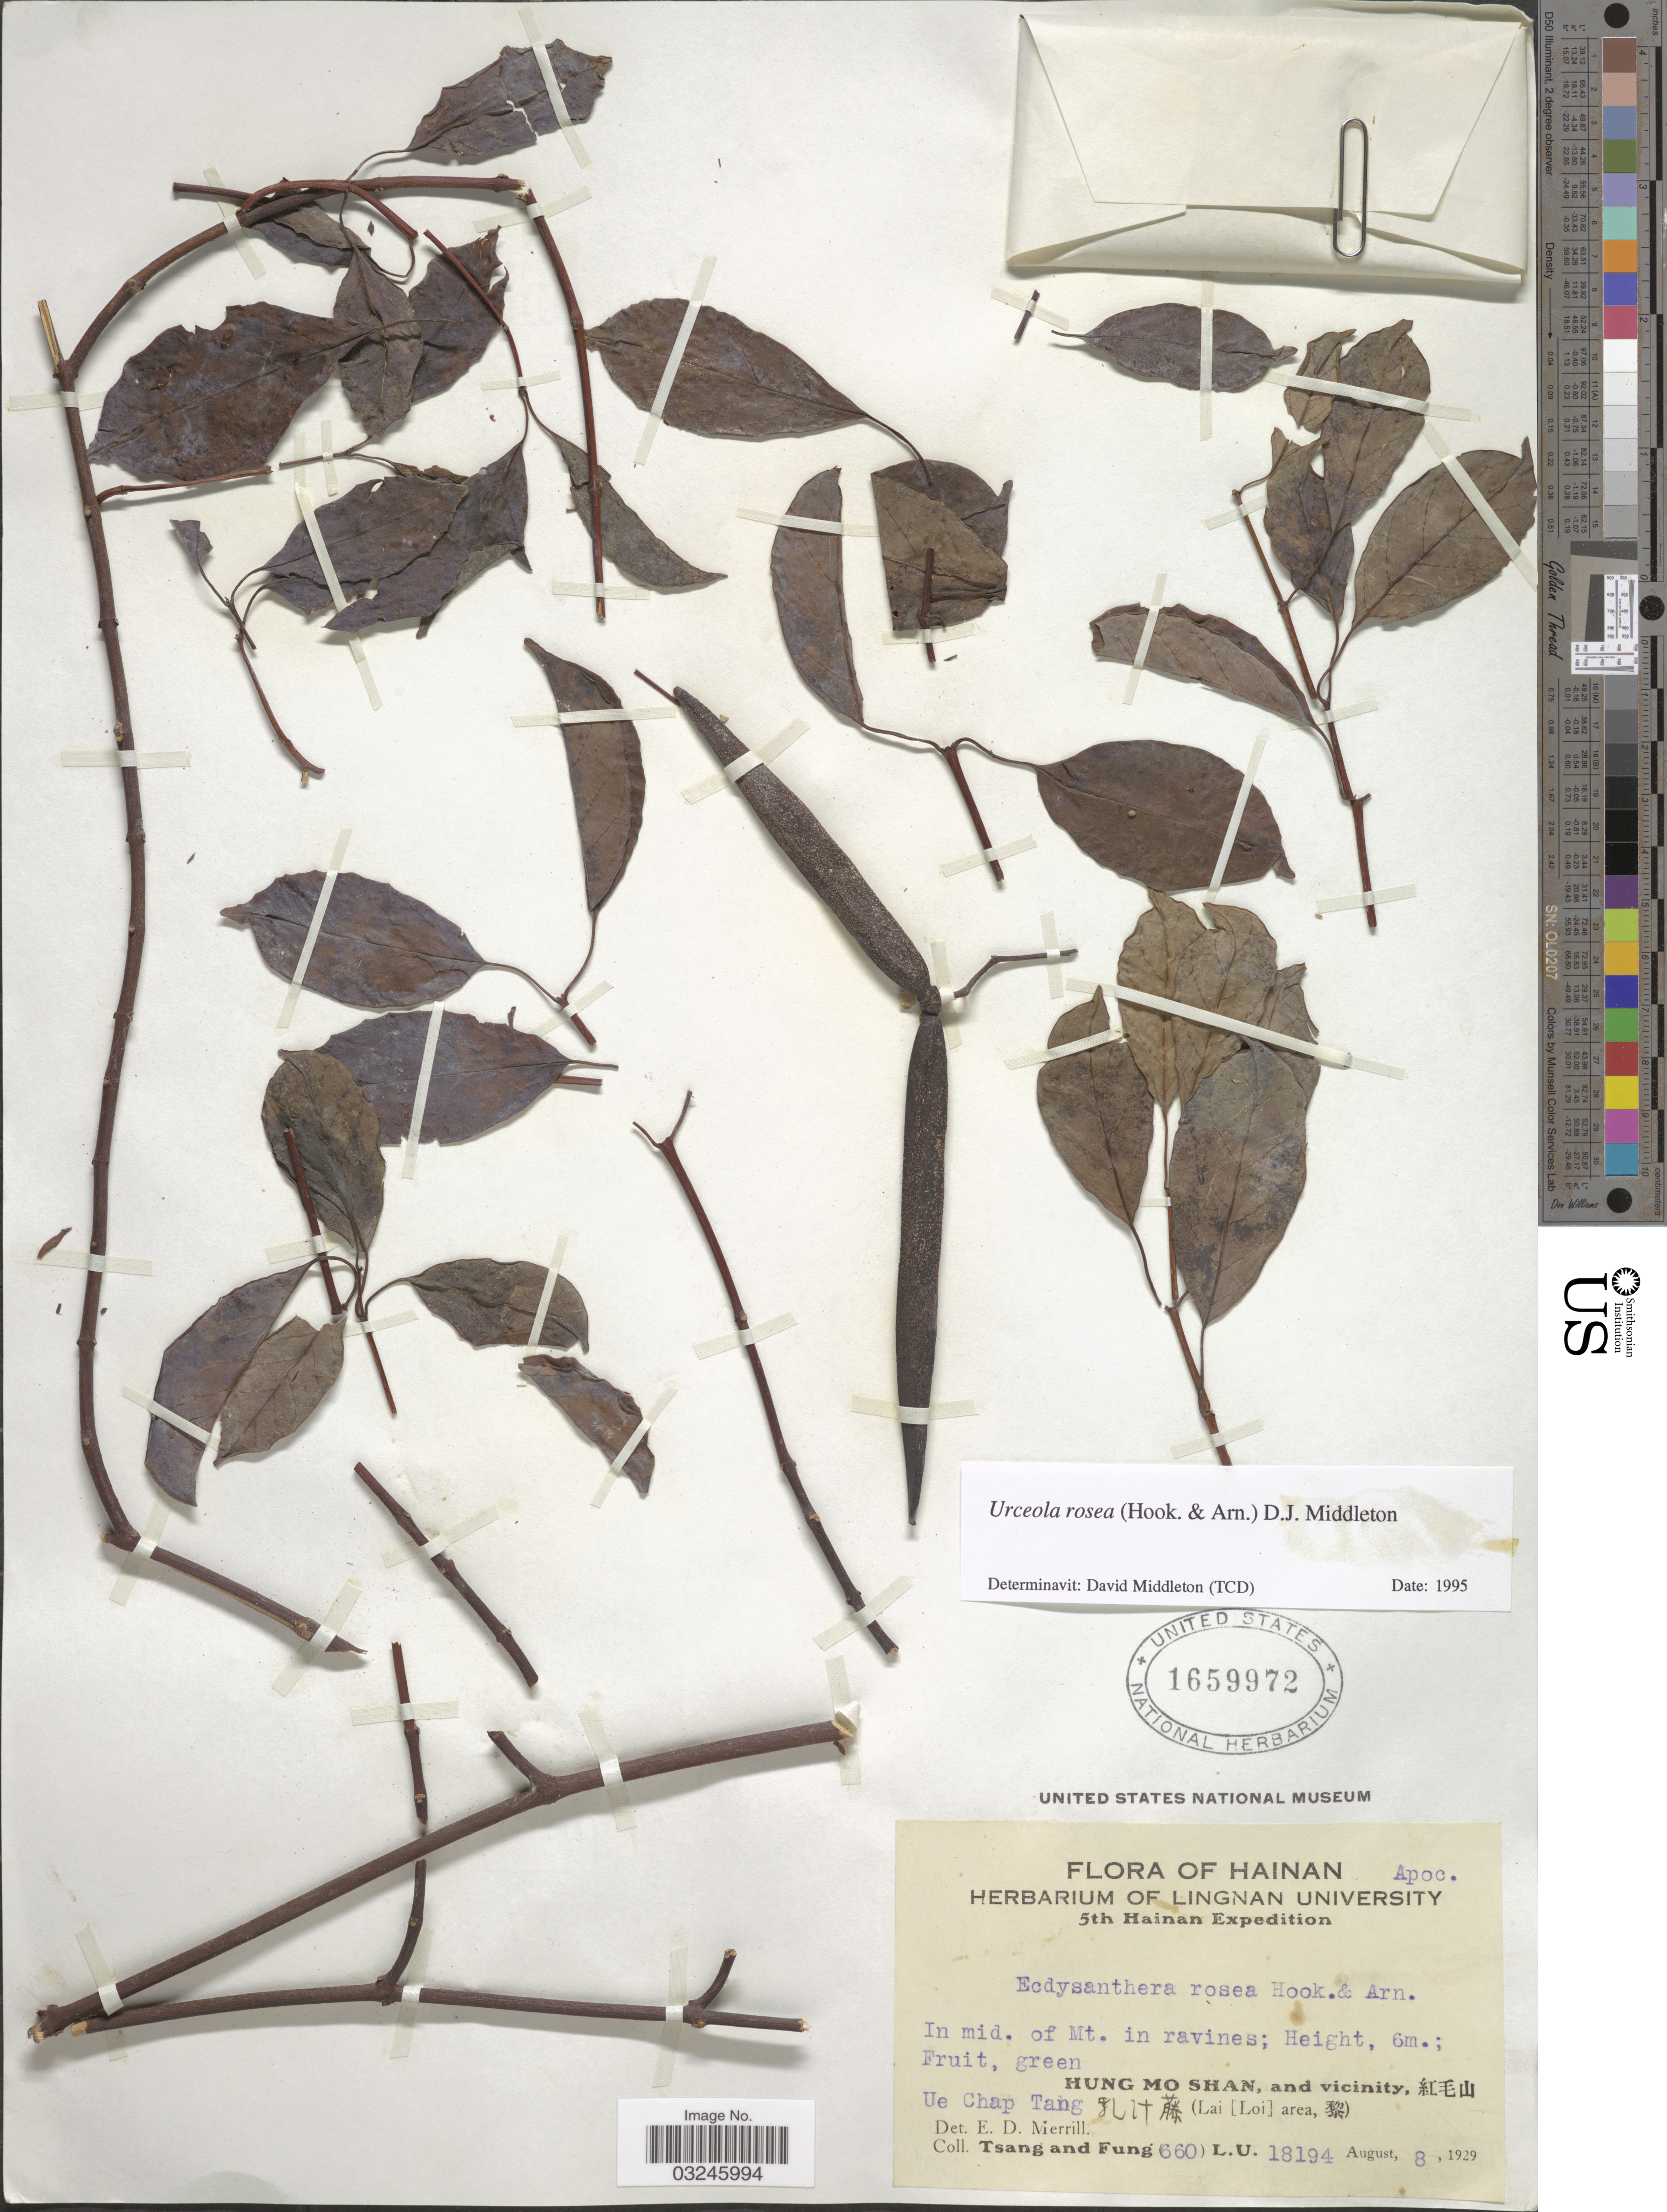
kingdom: Plantae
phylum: Tracheophyta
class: Magnoliopsida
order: Gentianales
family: Apocynaceae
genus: Urceola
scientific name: Urceola rosea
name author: Hook. & Arn.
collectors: -- Tsang & Fung, --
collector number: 660/L.U.18194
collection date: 1929-08-08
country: China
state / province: Hainan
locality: Hung Mo Shan, and vicinity, Ue Chap Tang (Lai [Loi] area).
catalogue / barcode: US 1659972